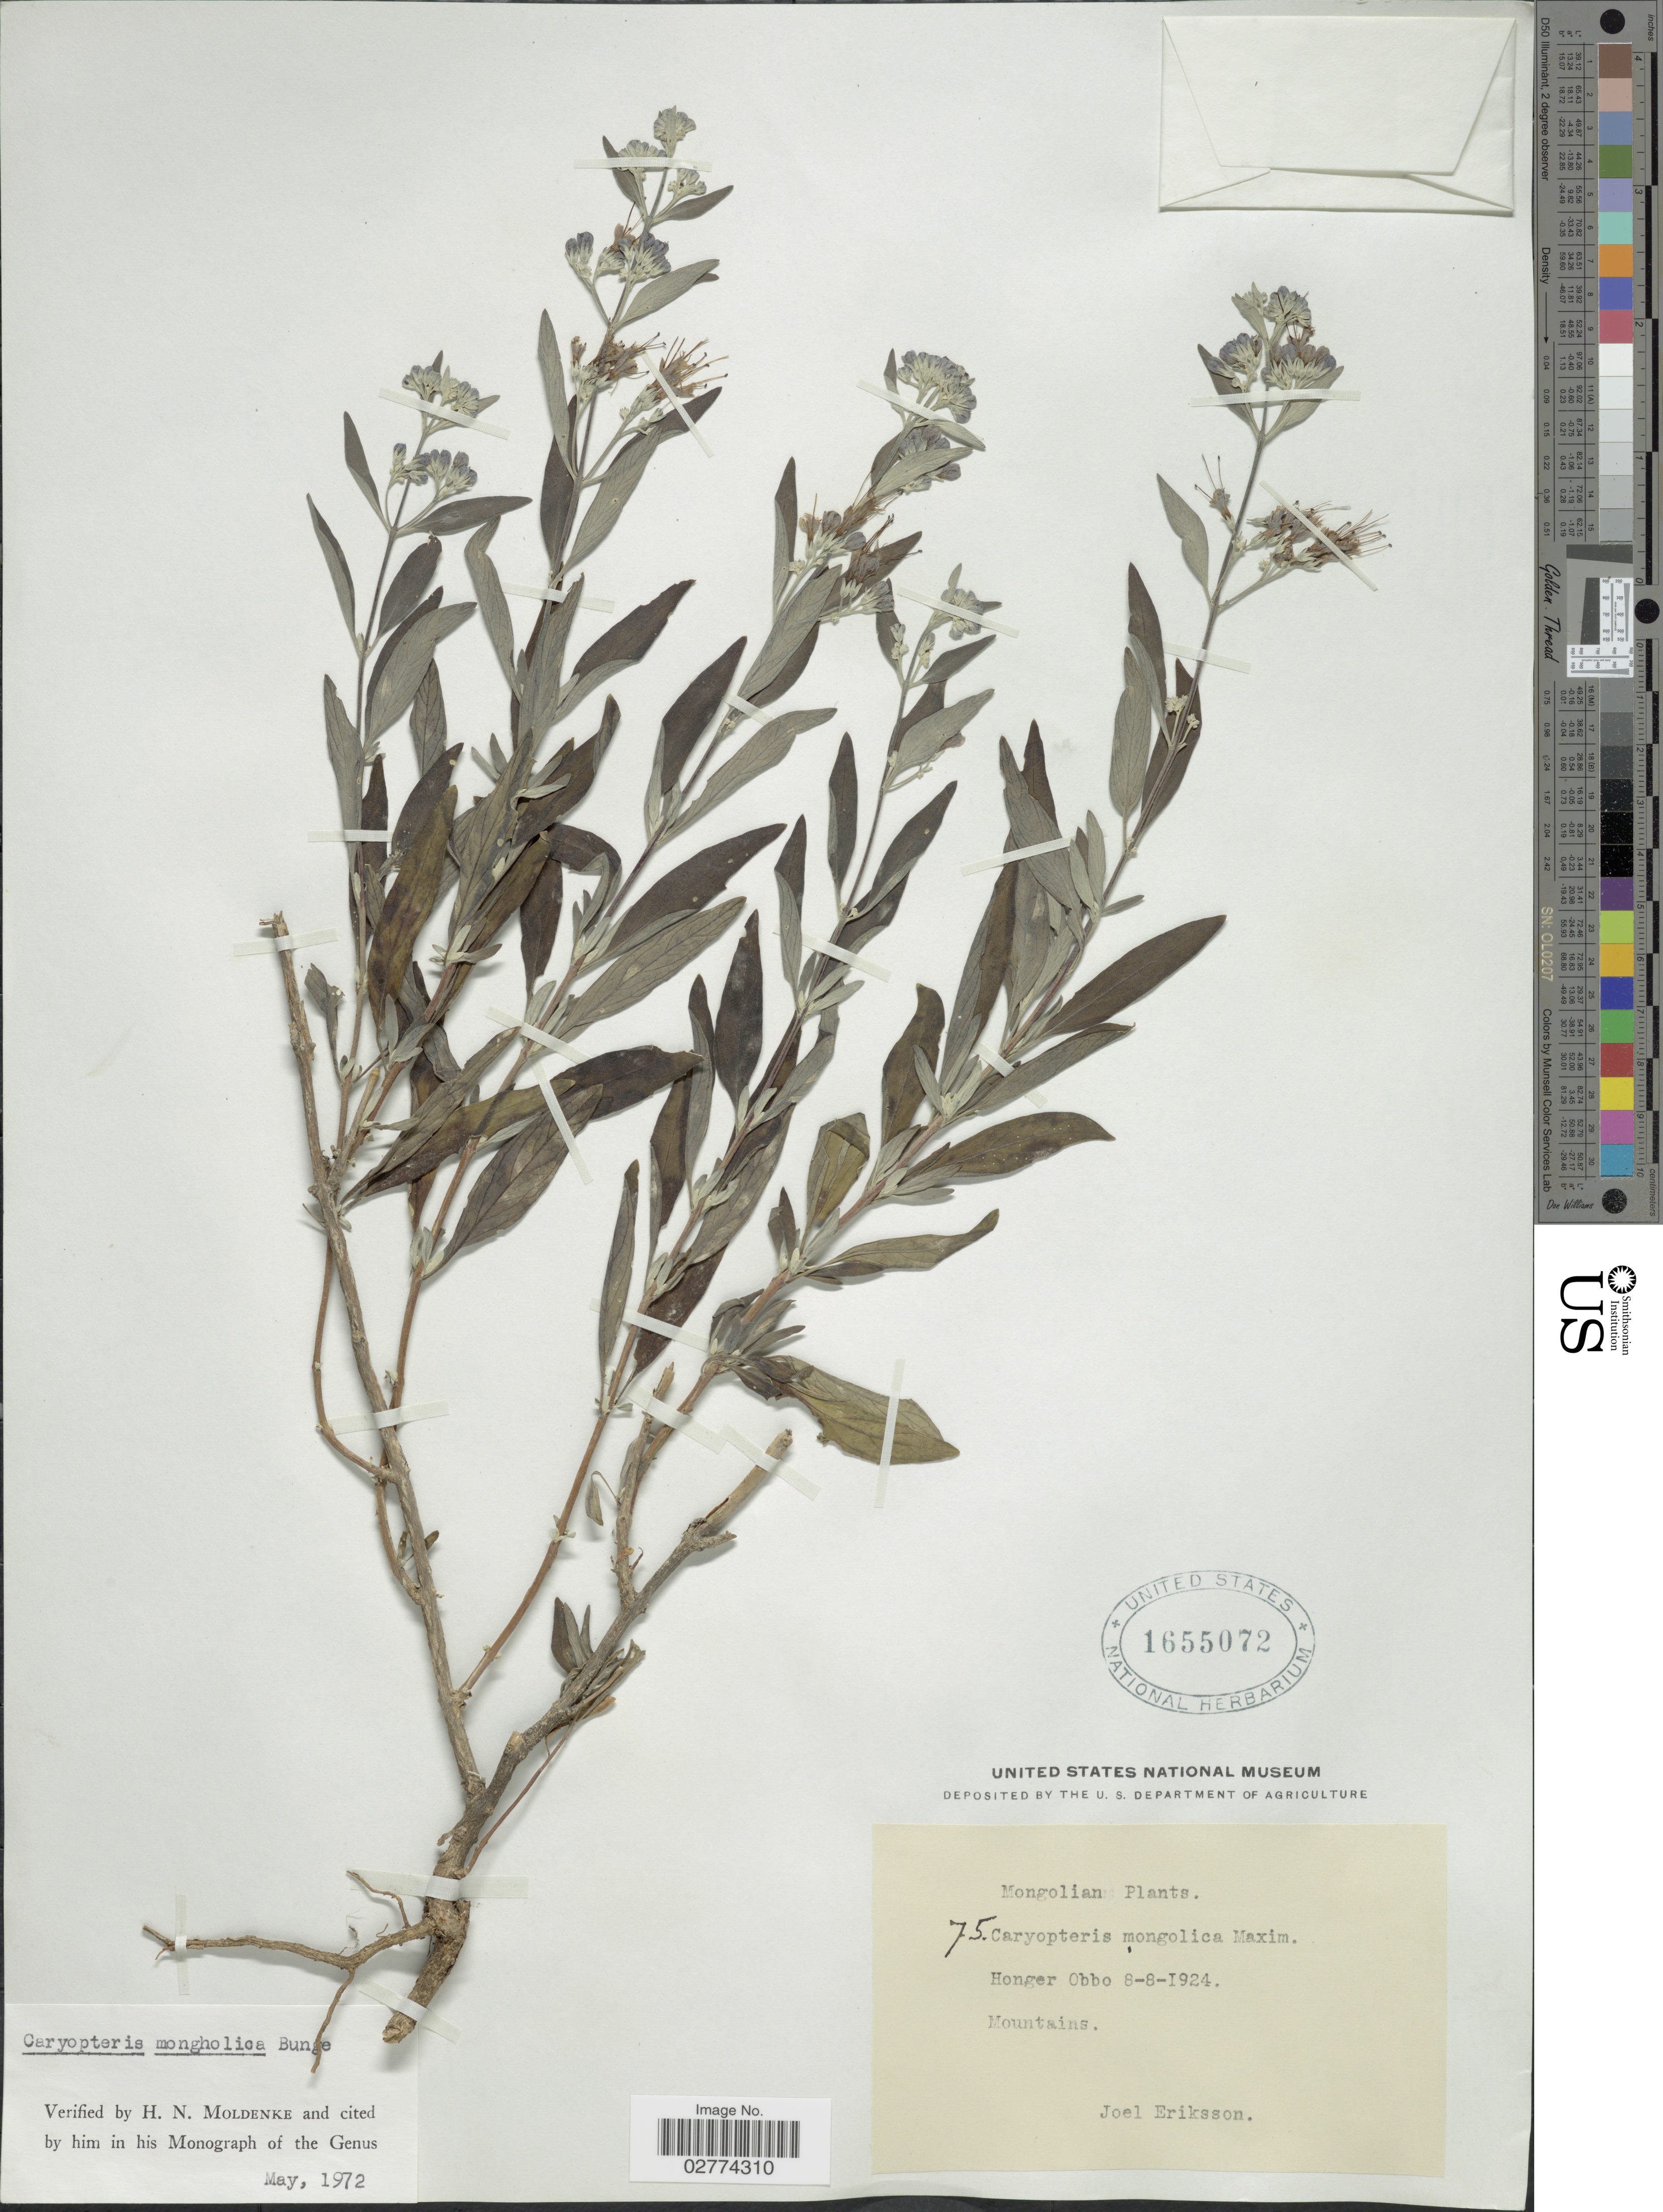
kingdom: Plantae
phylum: Tracheophyta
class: Magnoliopsida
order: Lamiales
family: Lamiaceae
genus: Caryopteris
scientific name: Caryopteris mongholica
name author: Bunge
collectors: J. Eriksson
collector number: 75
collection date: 1924-08-08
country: Mongolia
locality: Honger Obbo.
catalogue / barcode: US 1655072